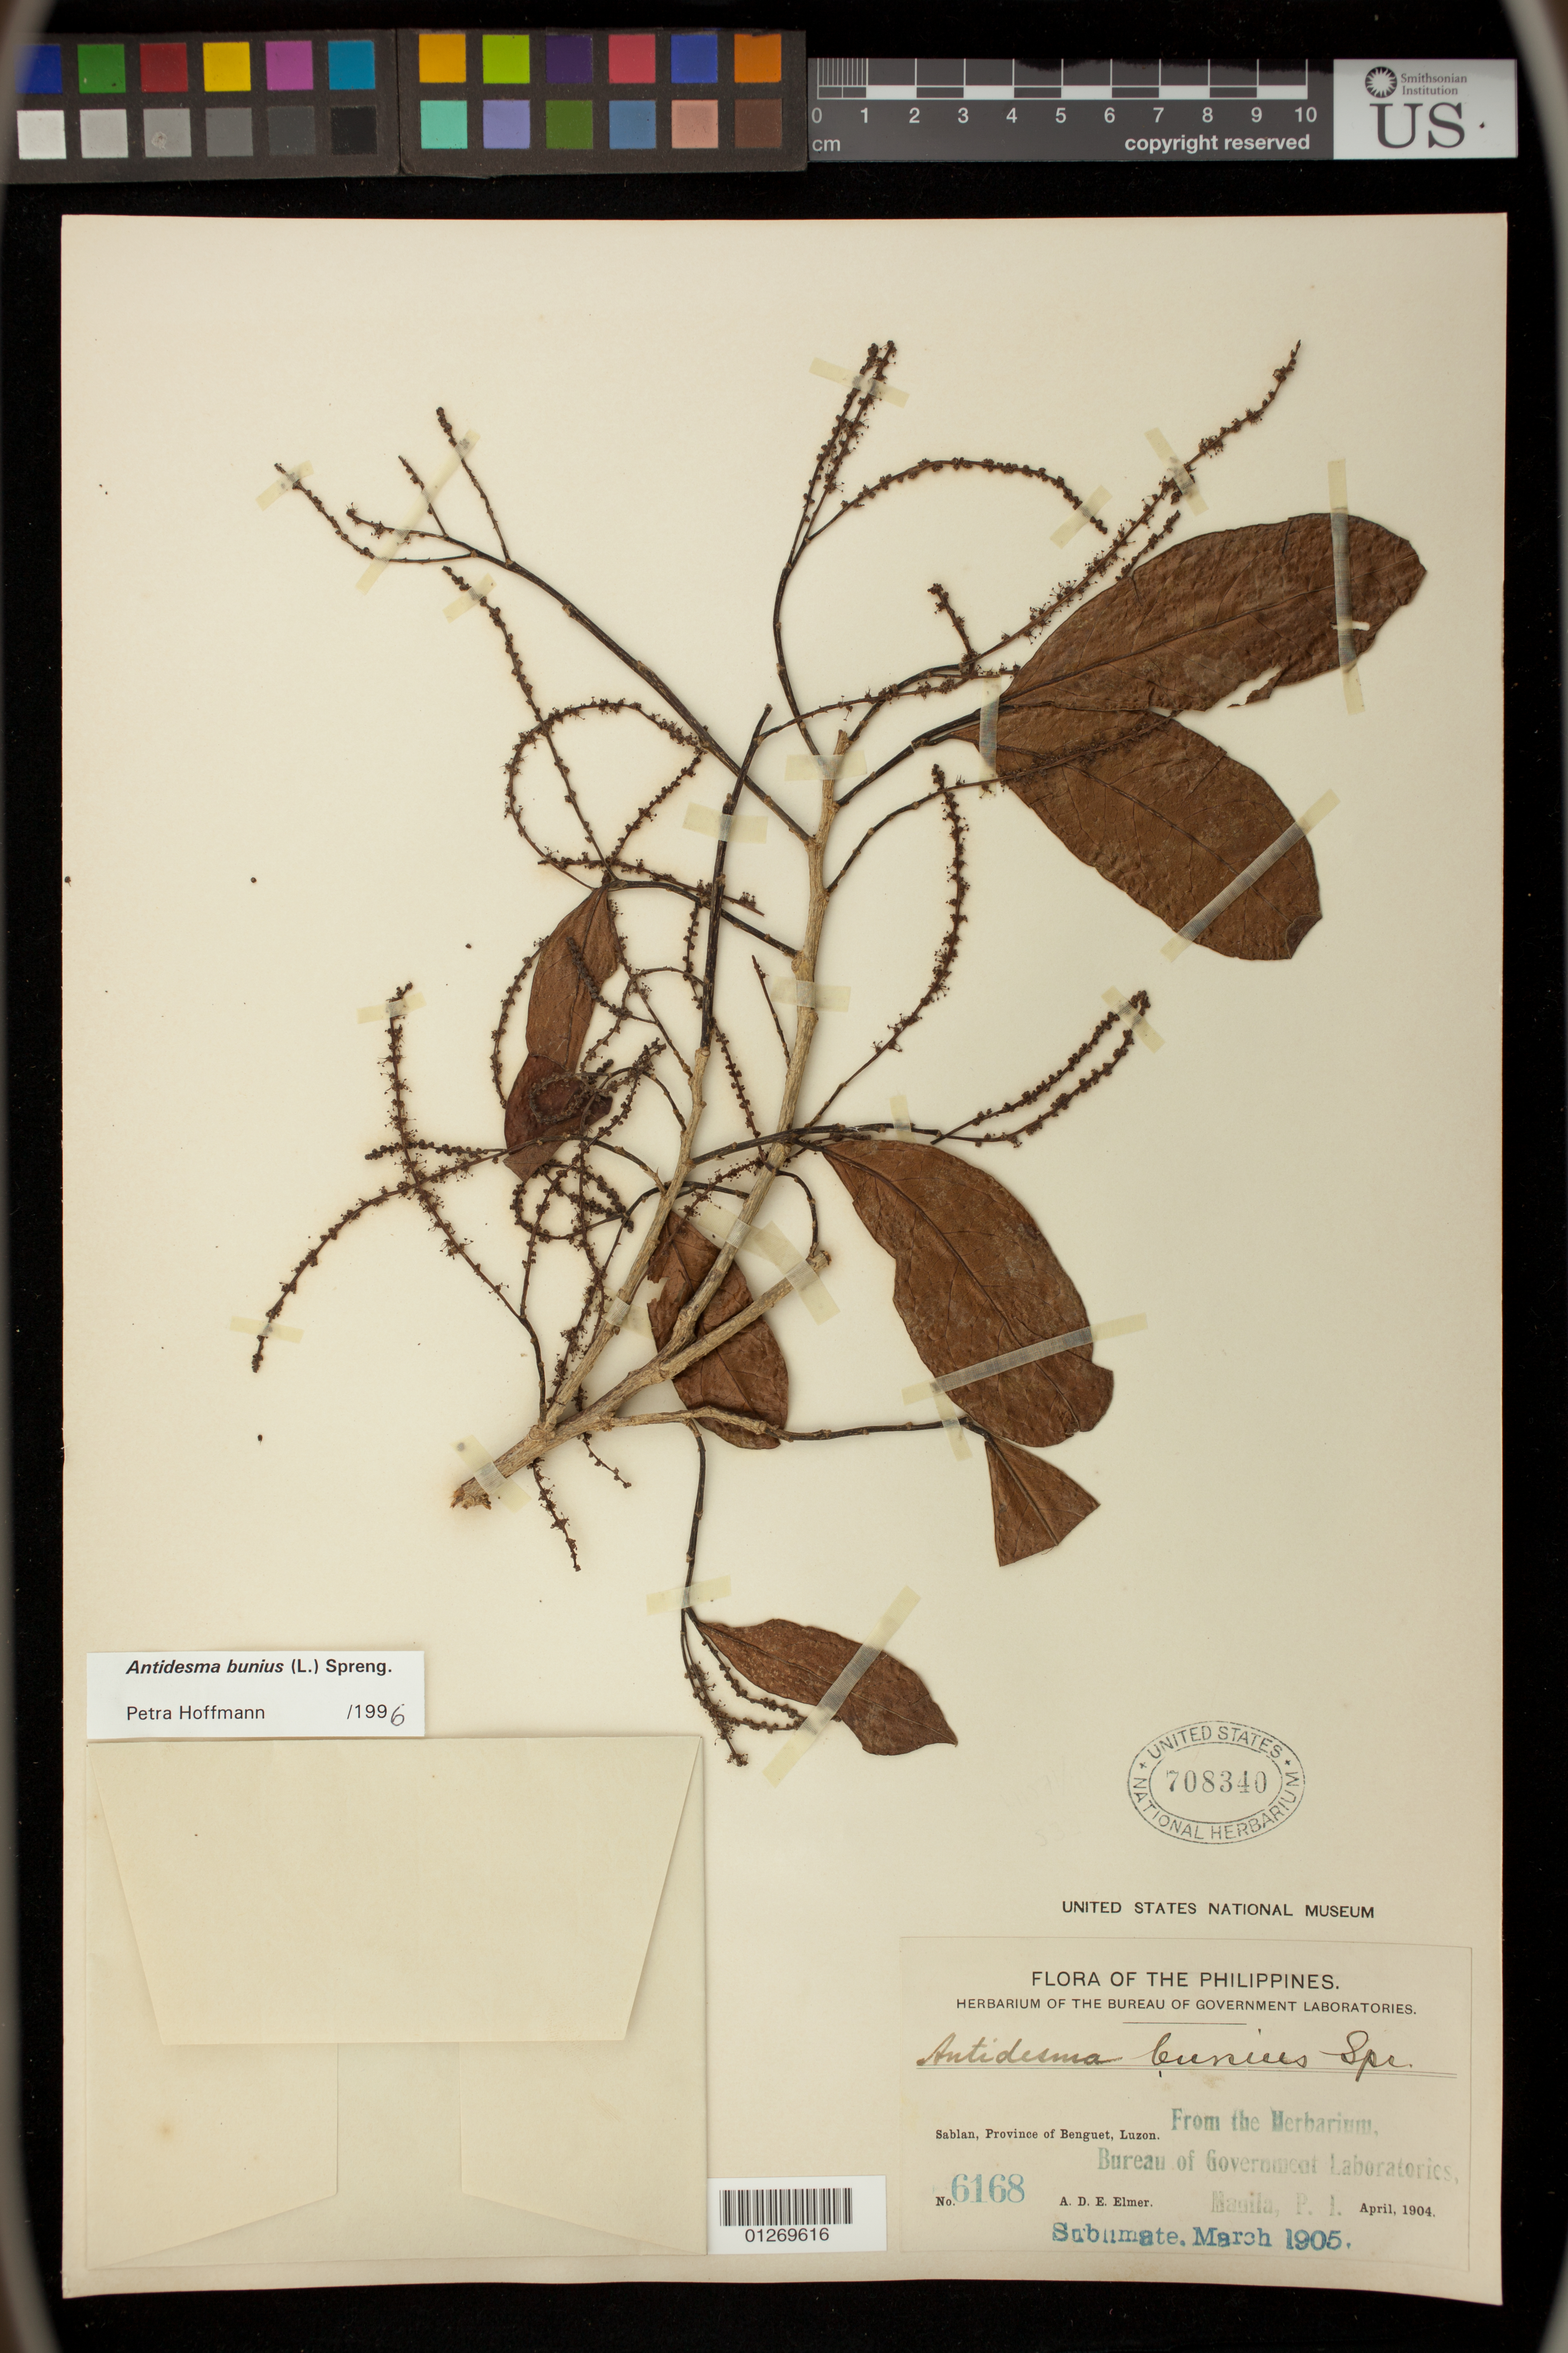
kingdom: Plantae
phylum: Tracheophyta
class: Magnoliopsida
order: Malpighiales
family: Phyllanthaceae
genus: Antidesma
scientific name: Antidesma bunius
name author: (L.) Spreng.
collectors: A. D. E. Elmer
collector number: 6168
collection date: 1904-04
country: Philippines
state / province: Cordillera (Administrative Region)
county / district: Benguet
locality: Sablan on the Island of Luzon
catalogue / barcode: US 708340